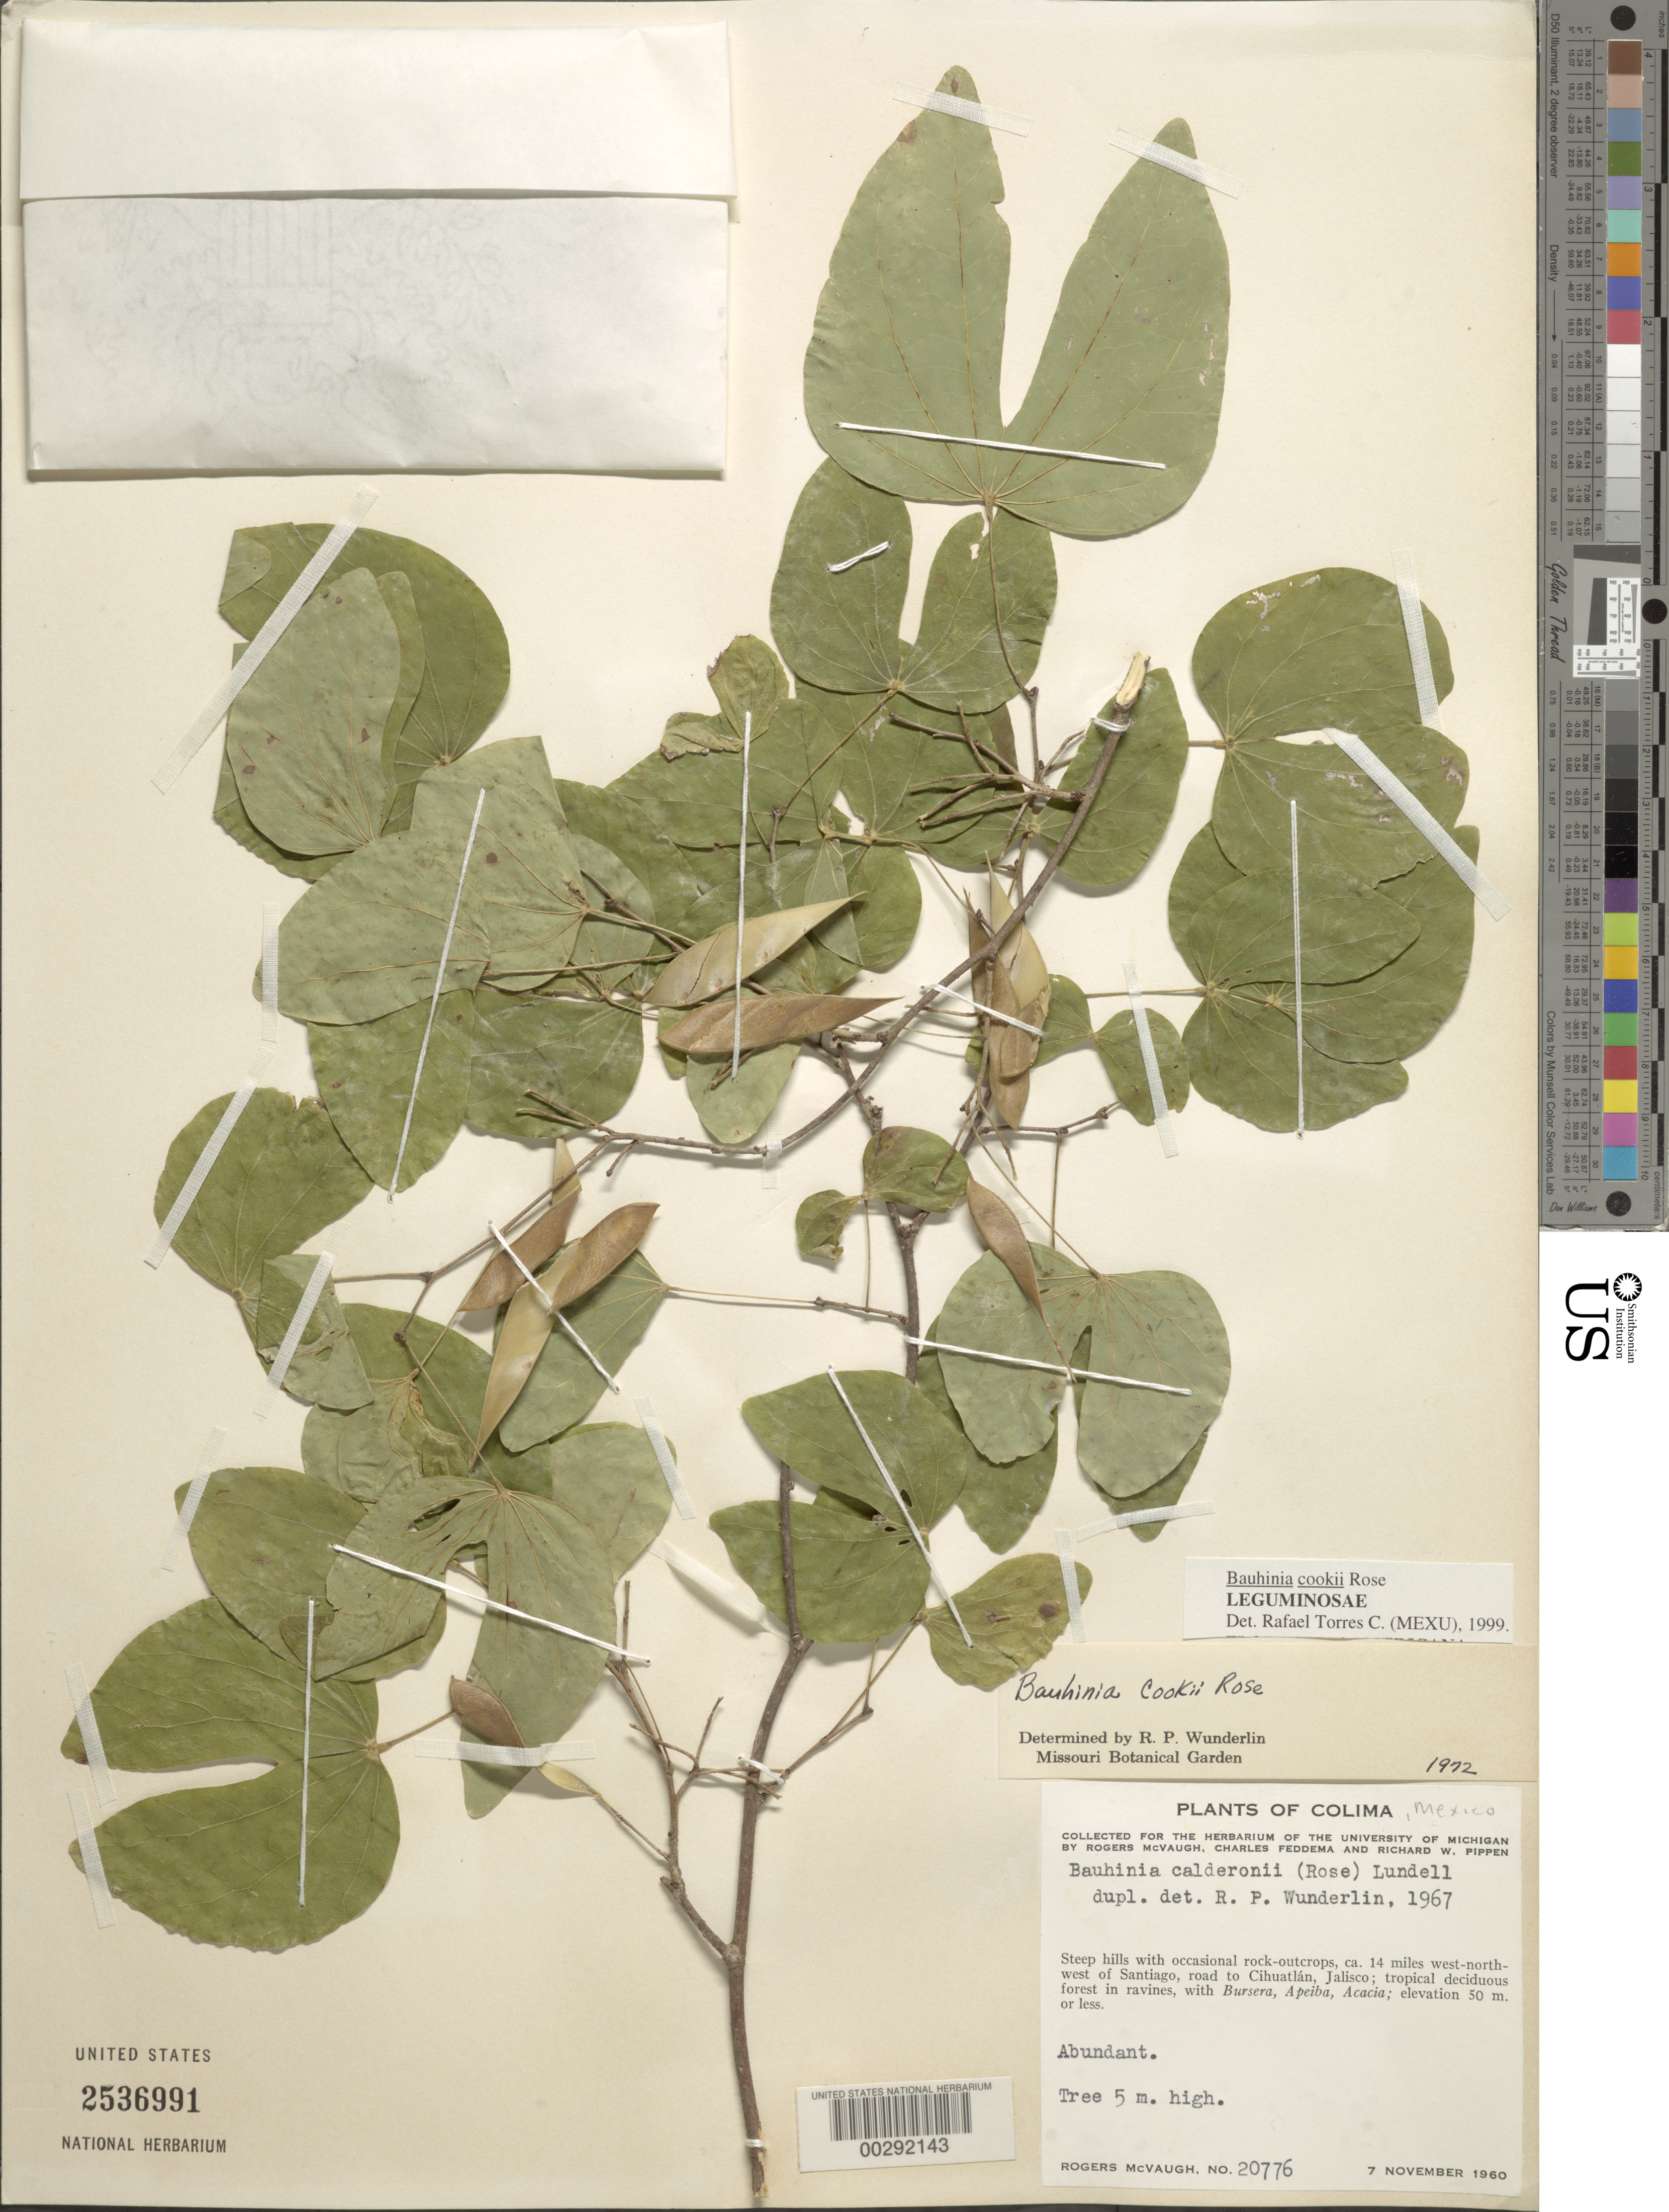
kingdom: Plantae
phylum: Tracheophyta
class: Magnoliopsida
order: Fabales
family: Fabaceae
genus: Bauhinia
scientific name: Bauhinia cookii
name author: Rose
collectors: R. McVaugh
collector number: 20776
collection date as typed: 07 Nov 1960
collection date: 1960-11-07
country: Mexico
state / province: Colima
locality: Ca 14 mi WNW of Santiago, road to Cihuatlan, Jalisco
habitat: Steep hills w/occasional rock-outcrops; tropical deciduous forest in ravines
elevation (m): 50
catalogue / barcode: US 2536991